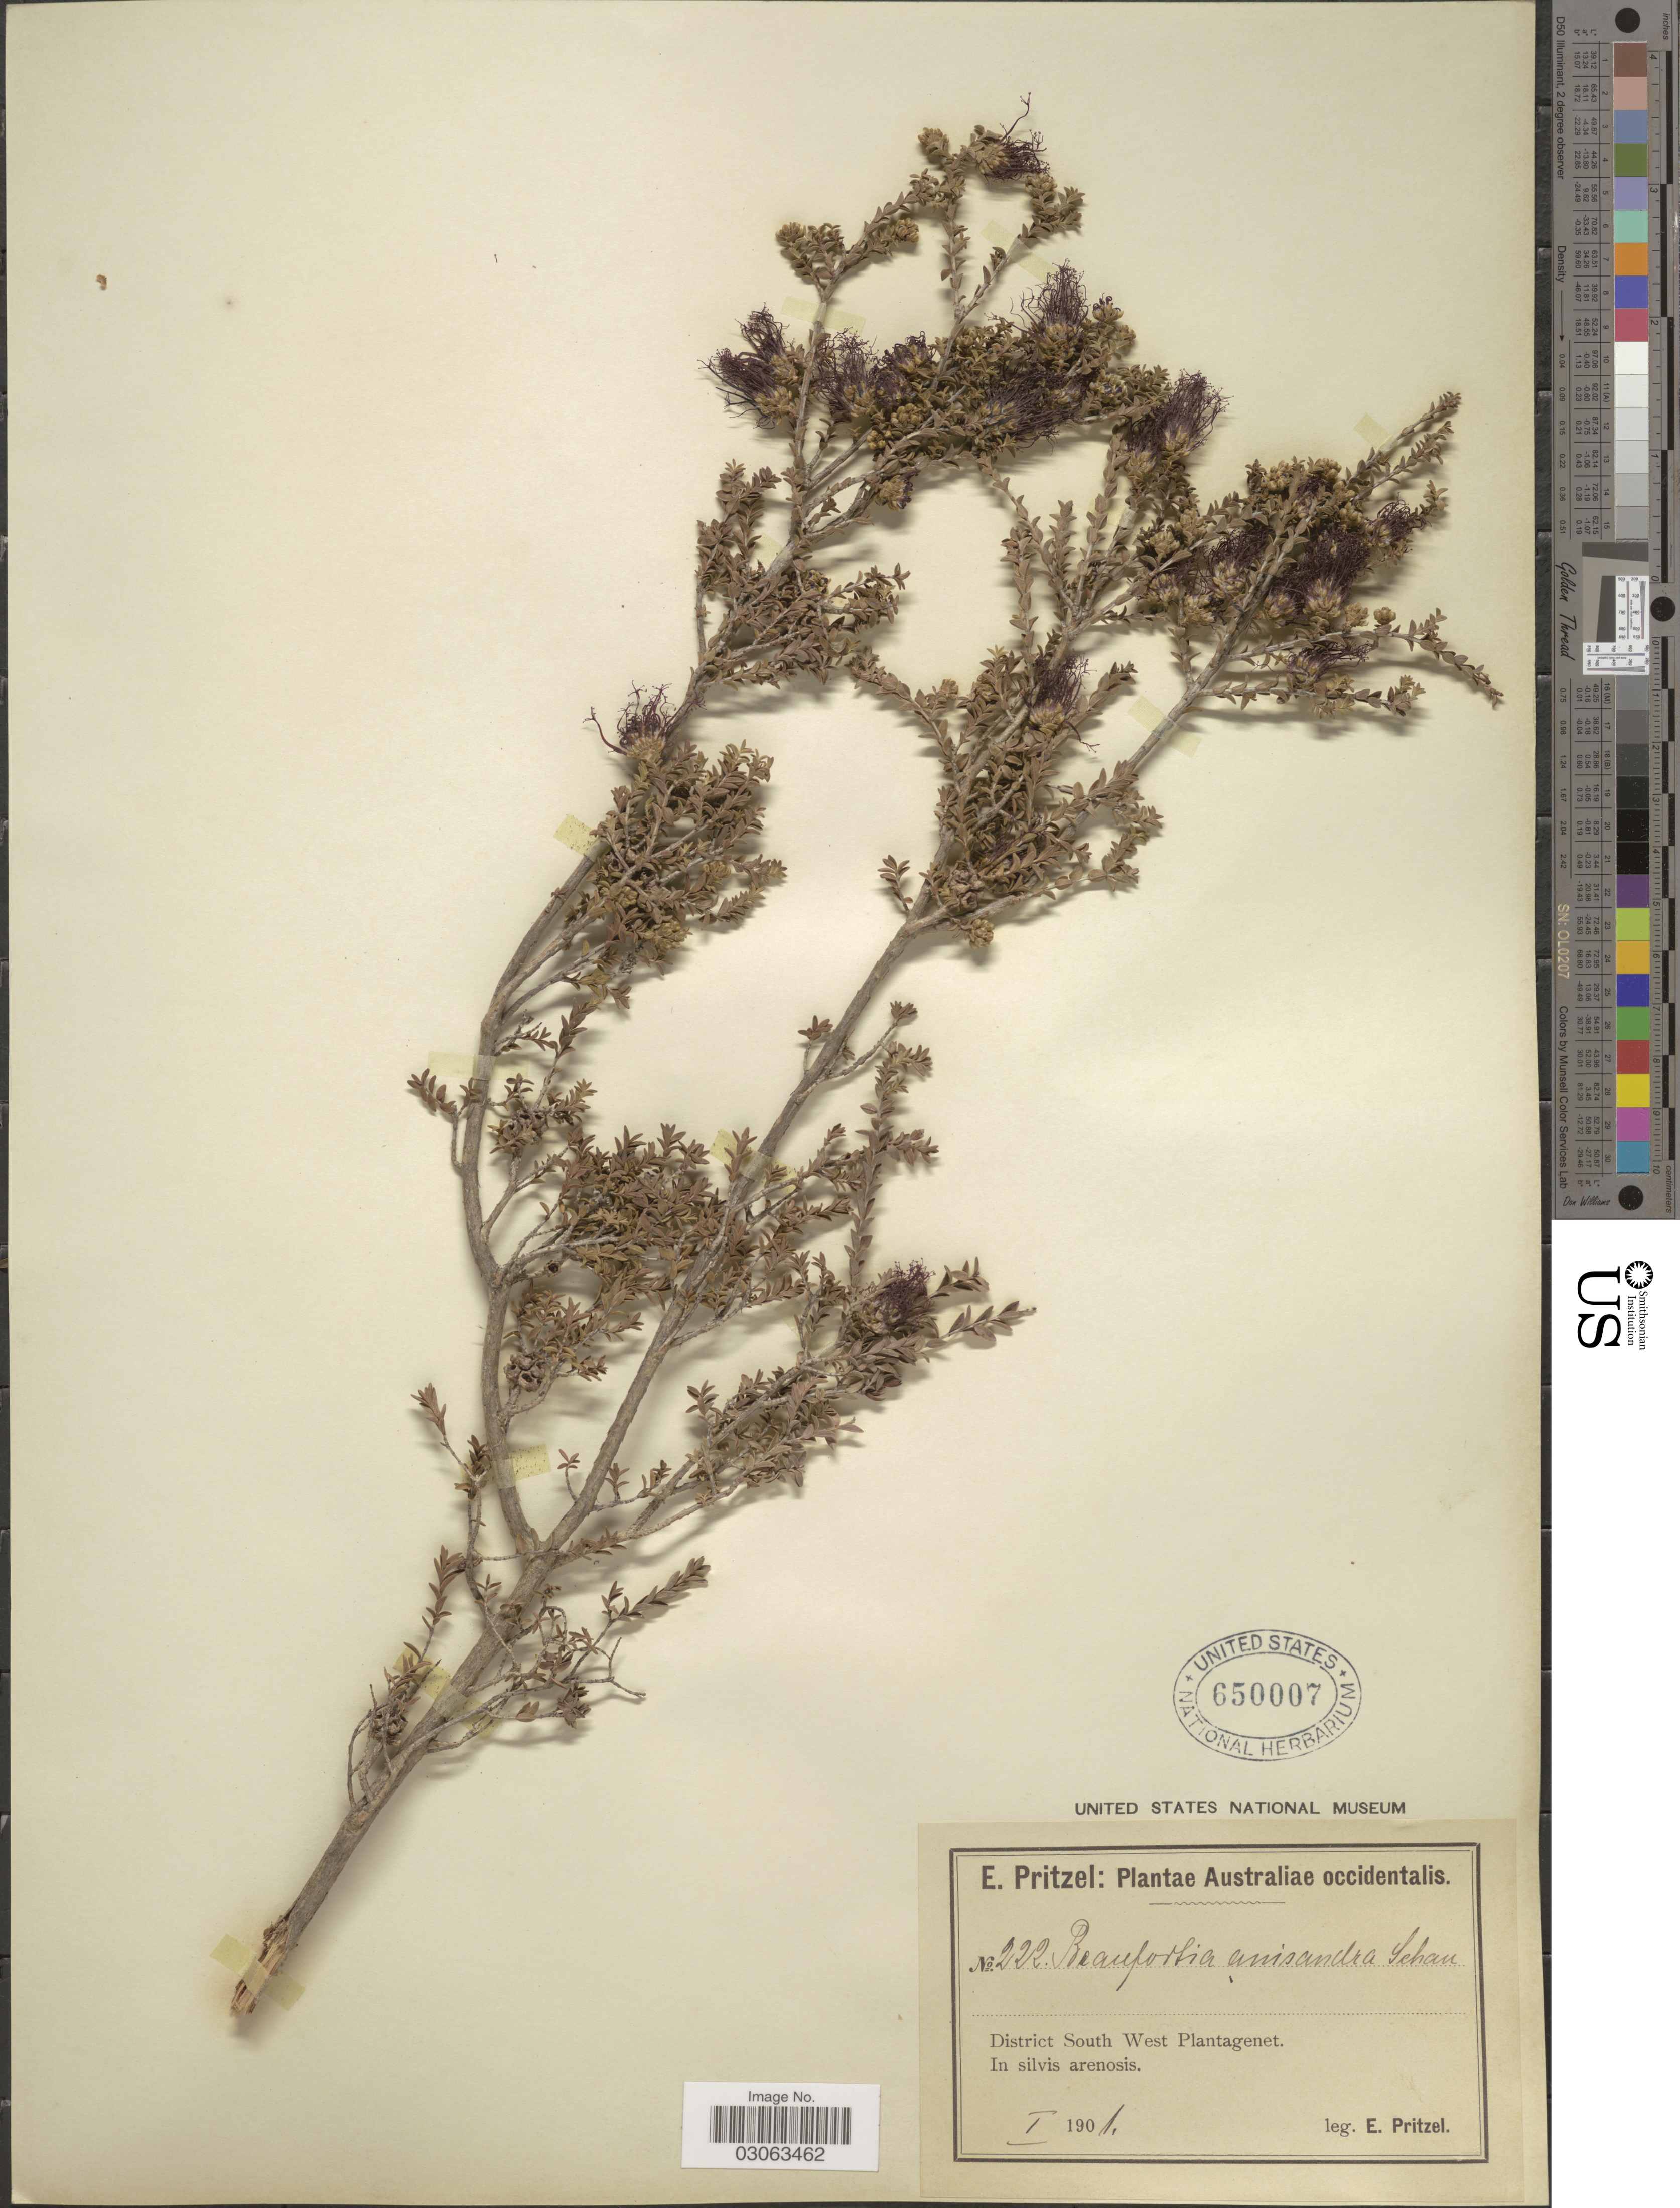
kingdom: Plantae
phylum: Tracheophyta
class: Magnoliopsida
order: Myrtales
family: Myrtaceae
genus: Beaufortia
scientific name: Beaufortia anisandra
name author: S. Schauer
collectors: E. G. Pritzel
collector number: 222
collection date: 1901-01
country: Australia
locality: Australiae occidentalis. District South West Plantagenet.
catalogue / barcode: US 650007